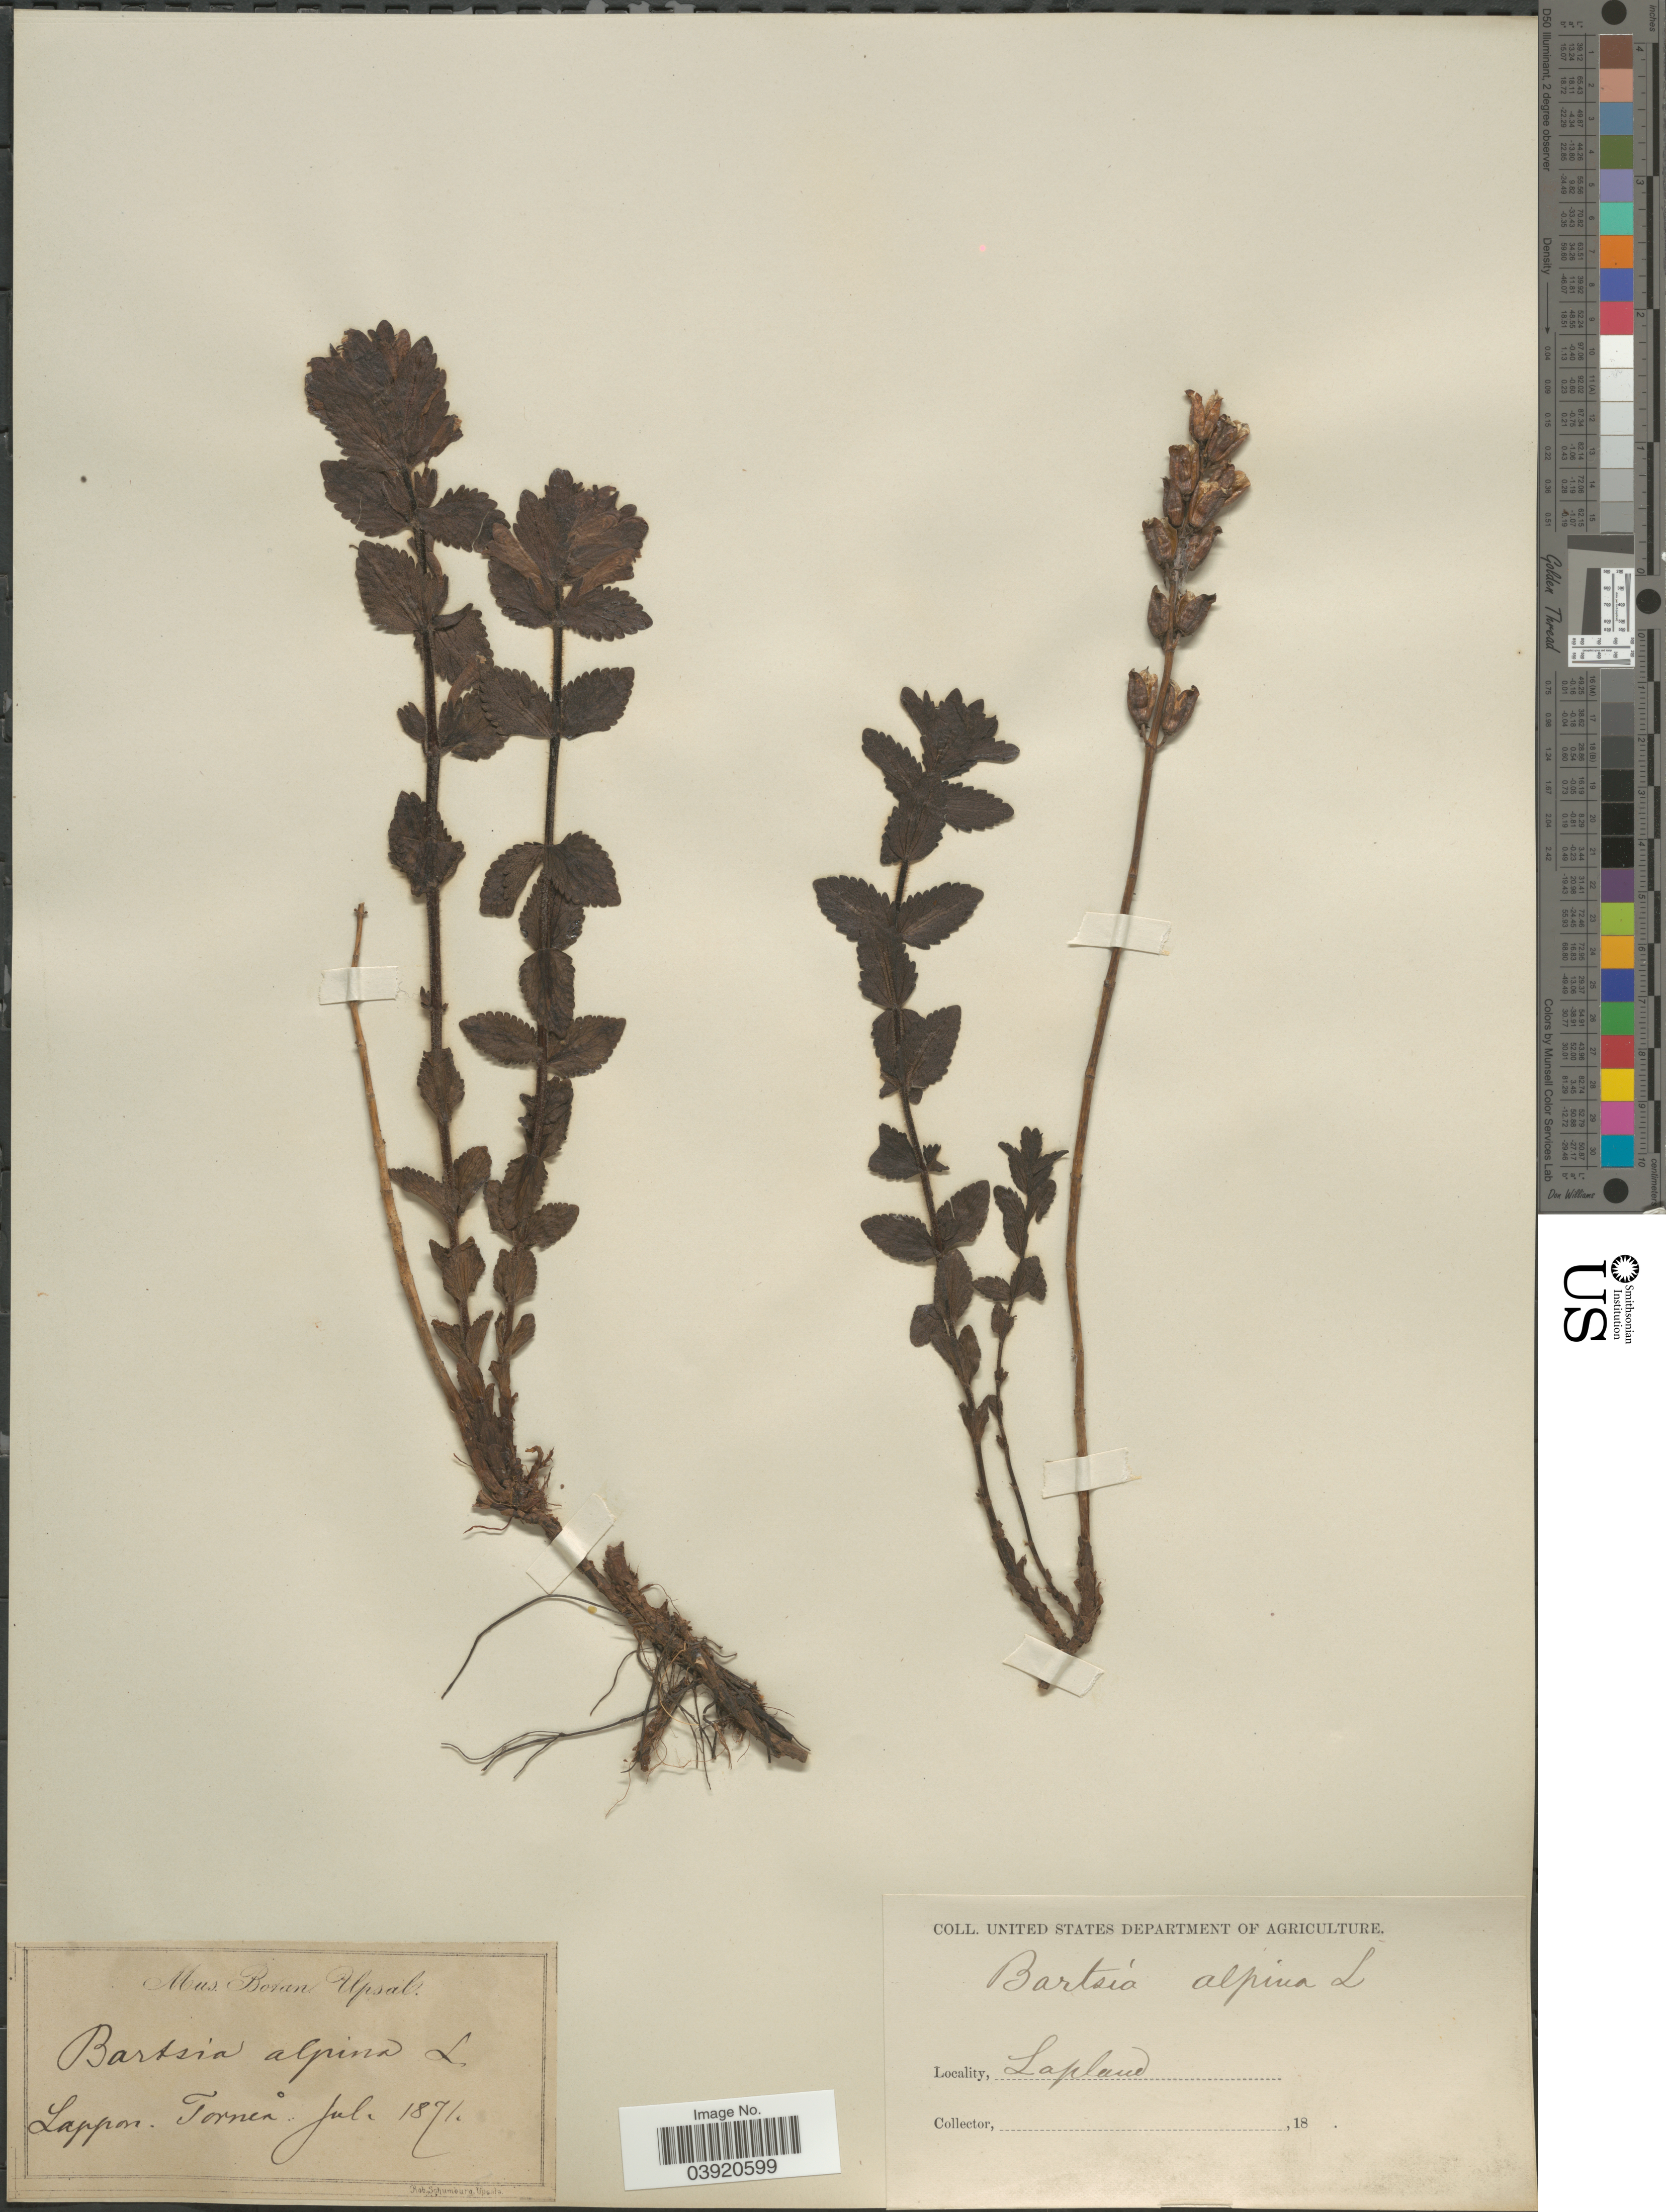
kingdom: Plantae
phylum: Tracheophyta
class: Magnoliopsida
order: Lamiales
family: Orobanchaceae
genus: Bartsia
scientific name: Bartsia alpina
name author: L.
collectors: ex herb. Mus. Botan. Upsal.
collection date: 1871-07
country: Finland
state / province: Lappi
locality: Lappon, Tornen. Lapland.